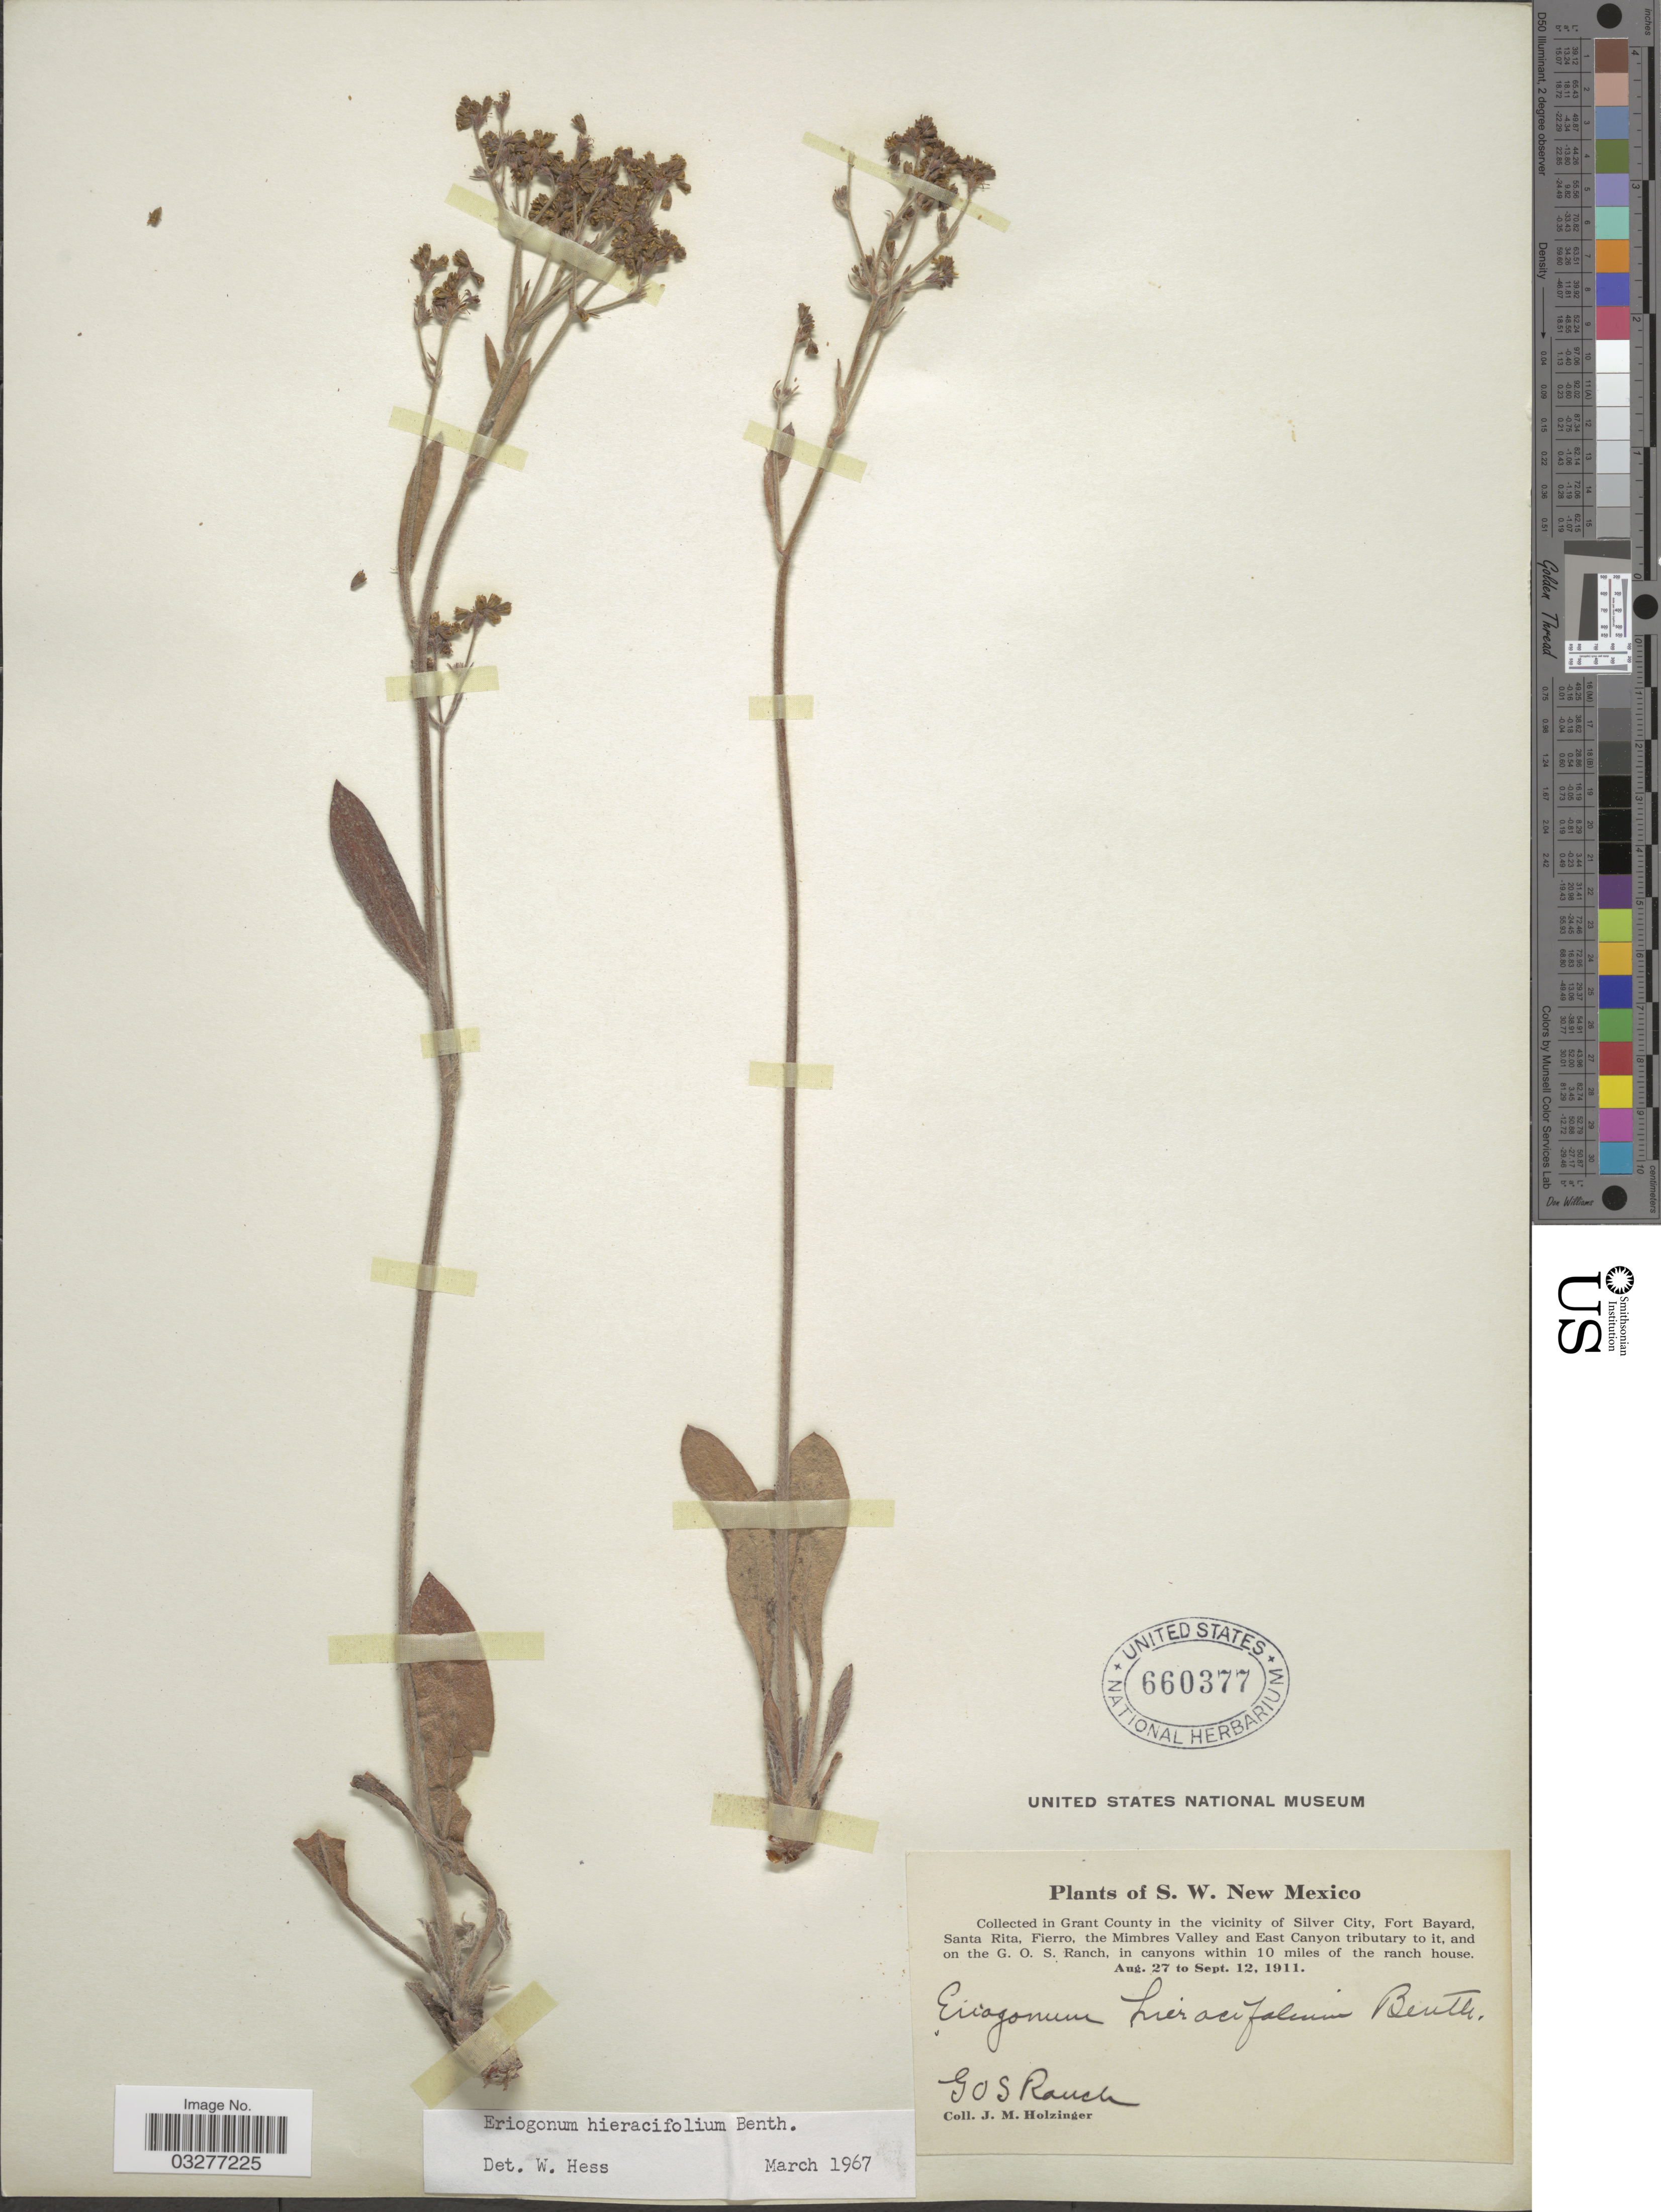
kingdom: Plantae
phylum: Tracheophyta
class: Magnoliopsida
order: Caryophyllales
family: Polygonaceae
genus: Eriogonum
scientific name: Eriogonum hieraciifolium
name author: Benth. in DC.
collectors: J. M. Holzinger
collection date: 1911-08-27/1911-09-02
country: United States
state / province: New Mexico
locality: S.W. New Mexico. Grant County in the vicinity of Silver City, Fort Bayard, Santa Rita, the Mimbres Valley and East Canyon tributary to it, and on the G.O.S. Ranch, in canyons within 10 miles of the ranch house.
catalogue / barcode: US 660377